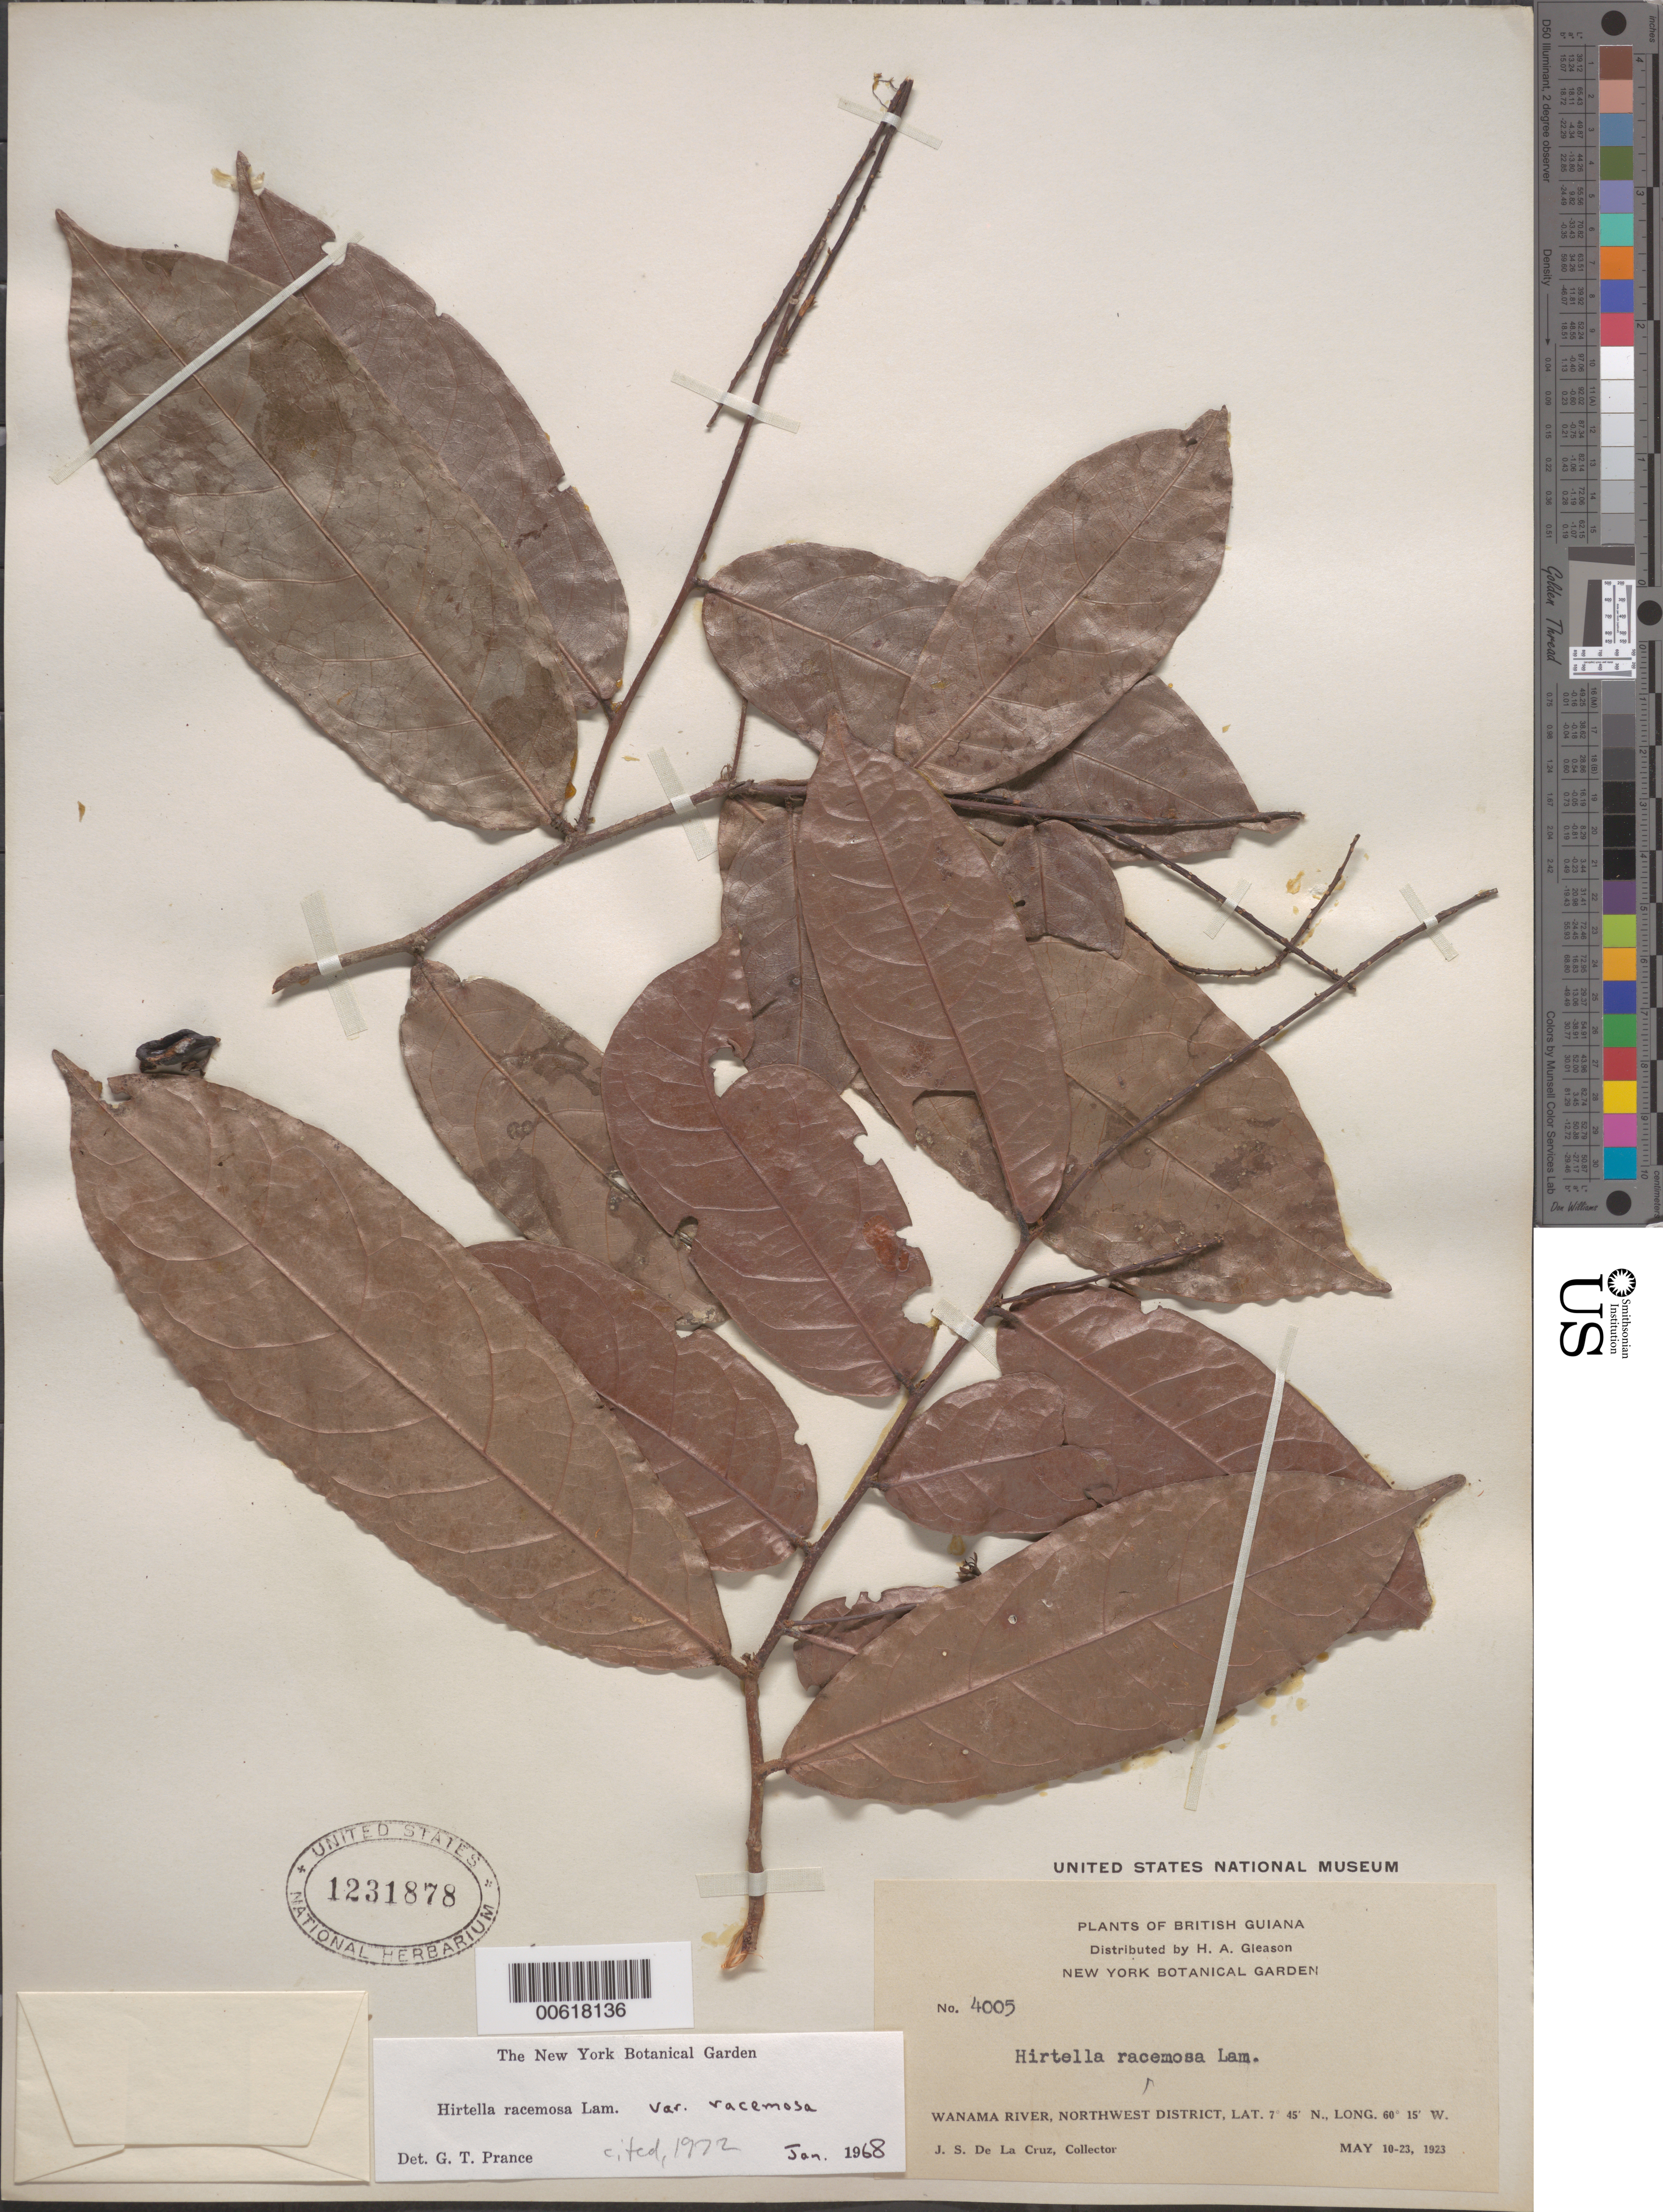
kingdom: Plantae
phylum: Tracheophyta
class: Magnoliopsida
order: Malpighiales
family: Chrysobalanaceae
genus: Hirtella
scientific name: Hirtella racemosa var. racemosa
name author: Lam.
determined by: Prance, G. T.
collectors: J. S. de la Cruz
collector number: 4005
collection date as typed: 10-May-23 to 23-May-23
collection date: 1923-05-10/1923-05-23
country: Guyana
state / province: Barima-Waini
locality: Wanama R., NW District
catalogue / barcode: US 1231878